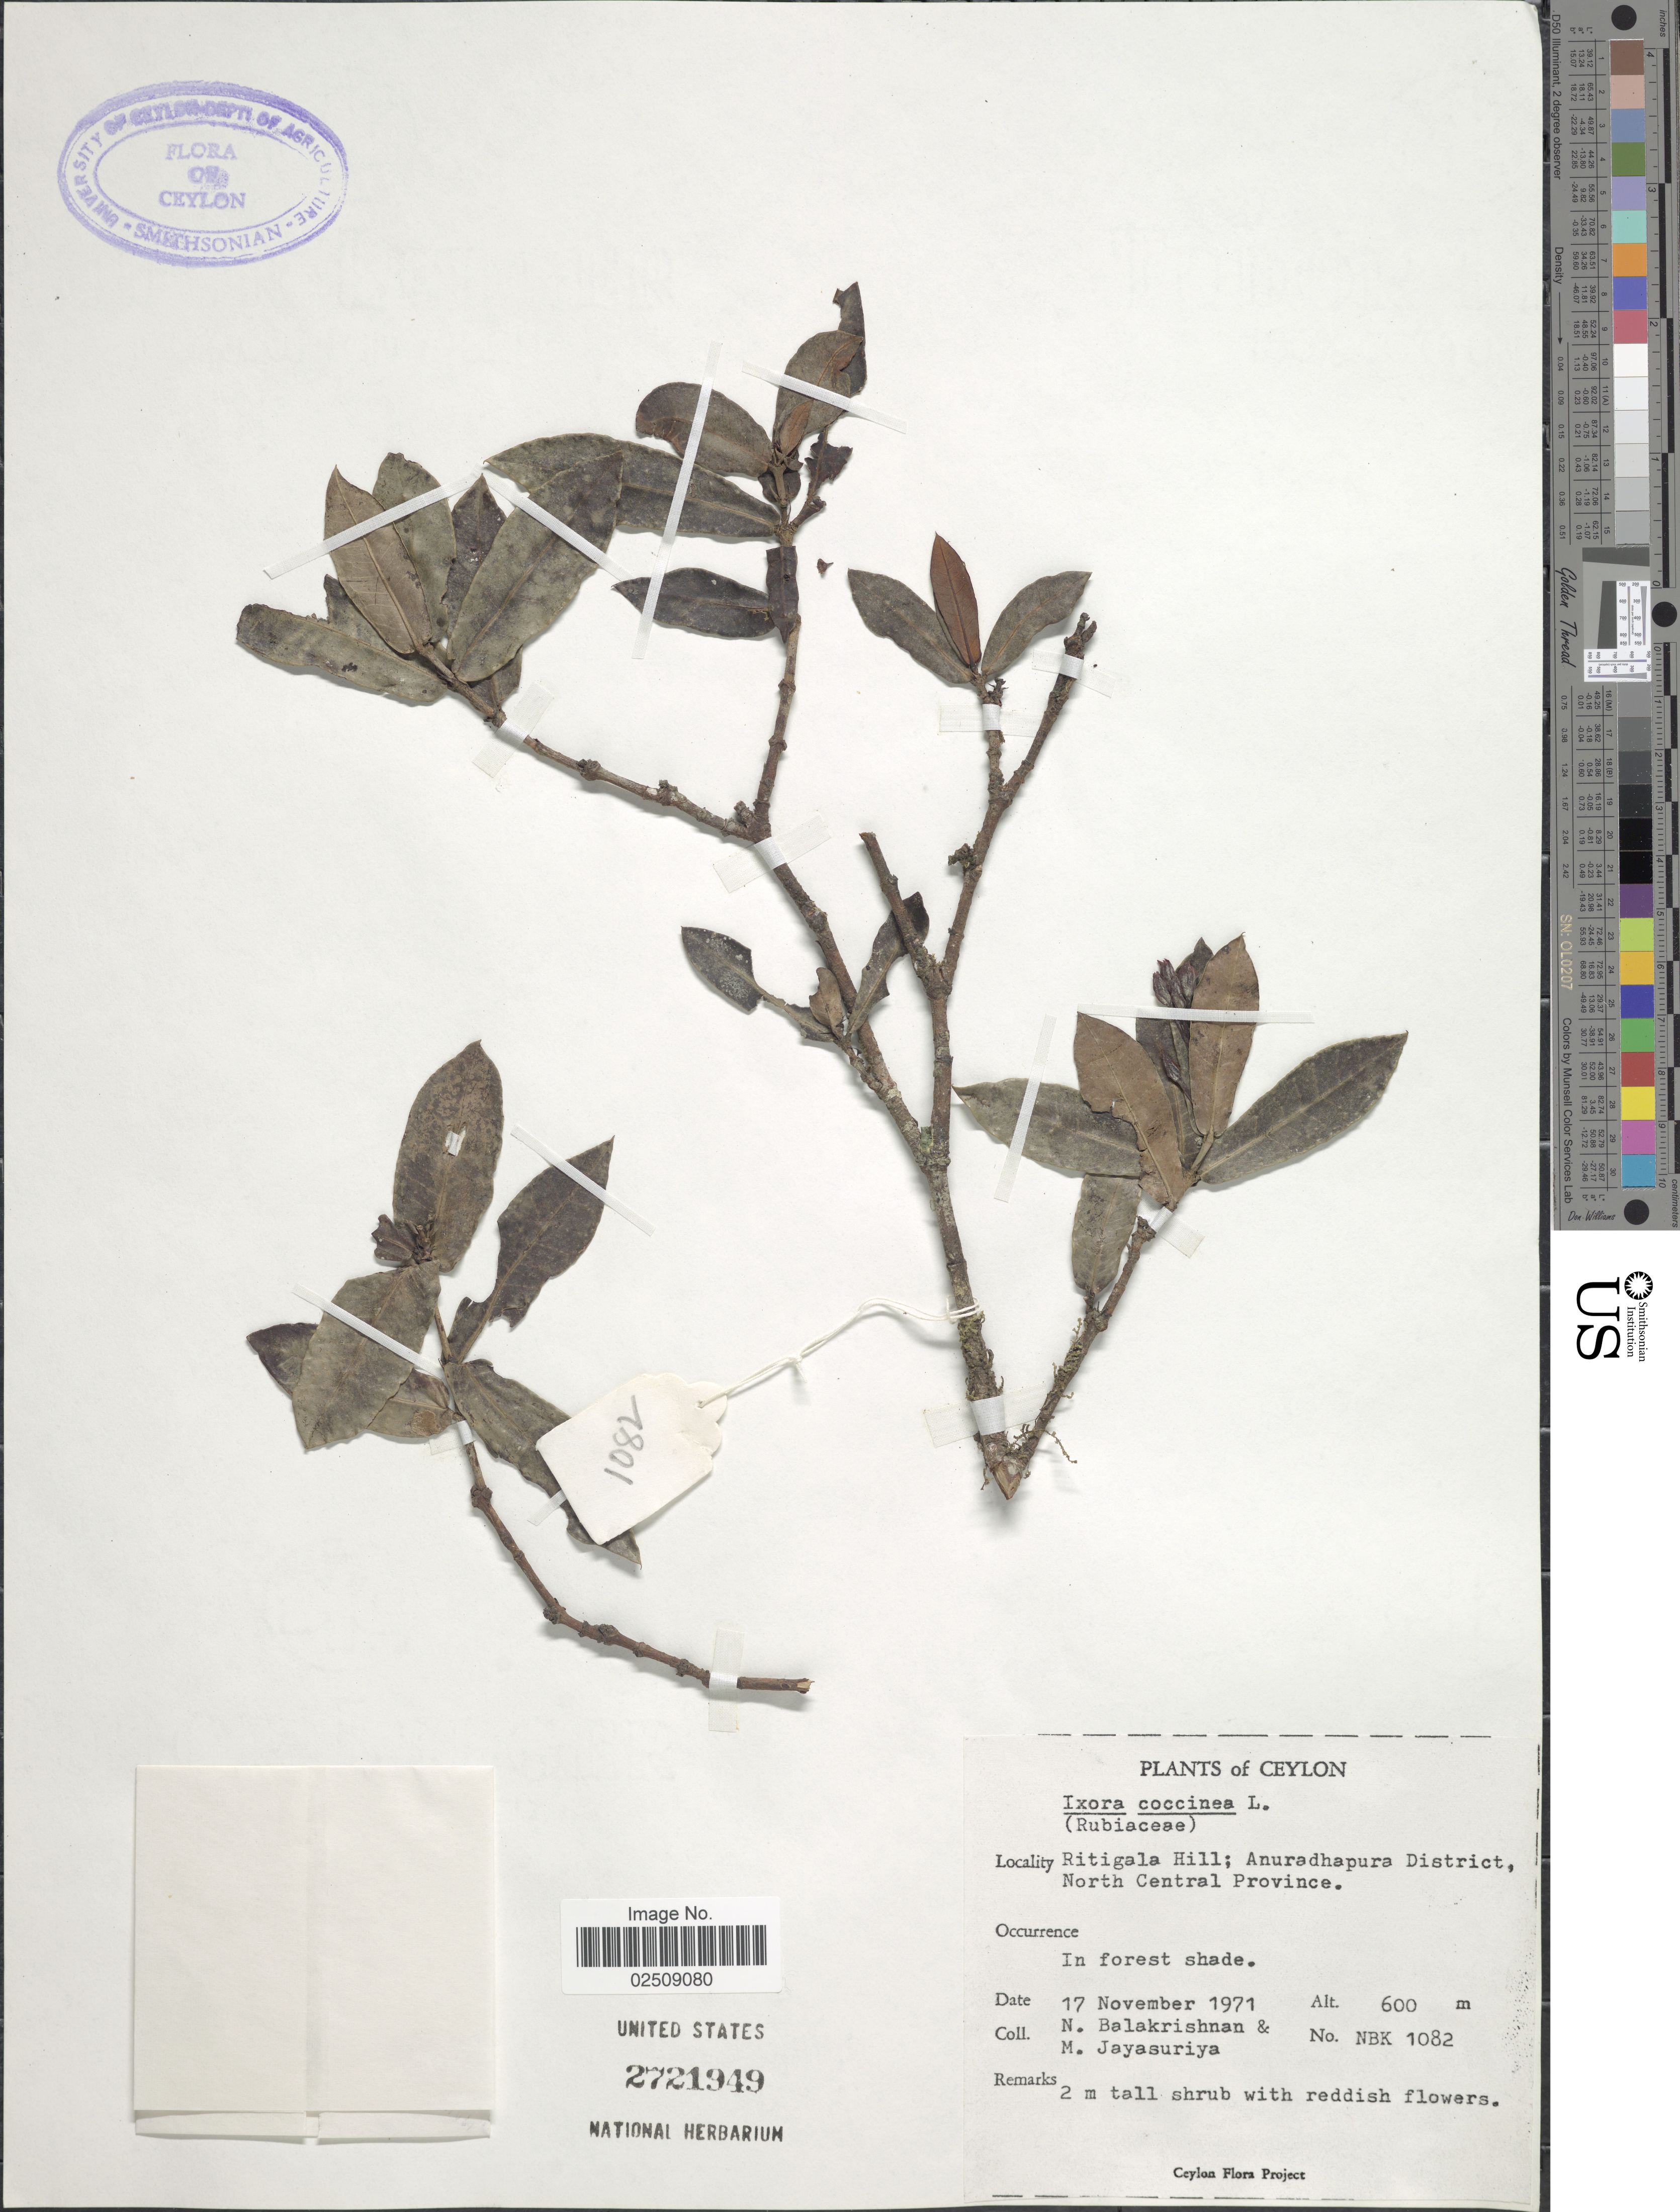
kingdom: Plantae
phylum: Tracheophyta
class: Magnoliopsida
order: Gentianales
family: Rubiaceae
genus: Ixora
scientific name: Ixora coccinea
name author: L.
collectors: N. Balakrishnan & M. Jayasuriya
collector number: NBK1082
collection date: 1971-11-17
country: Sri Lanka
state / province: North Central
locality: Ceylon. Ritigala Hill; Anuradhapura District, North Central Province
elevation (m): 600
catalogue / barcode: US 2721949